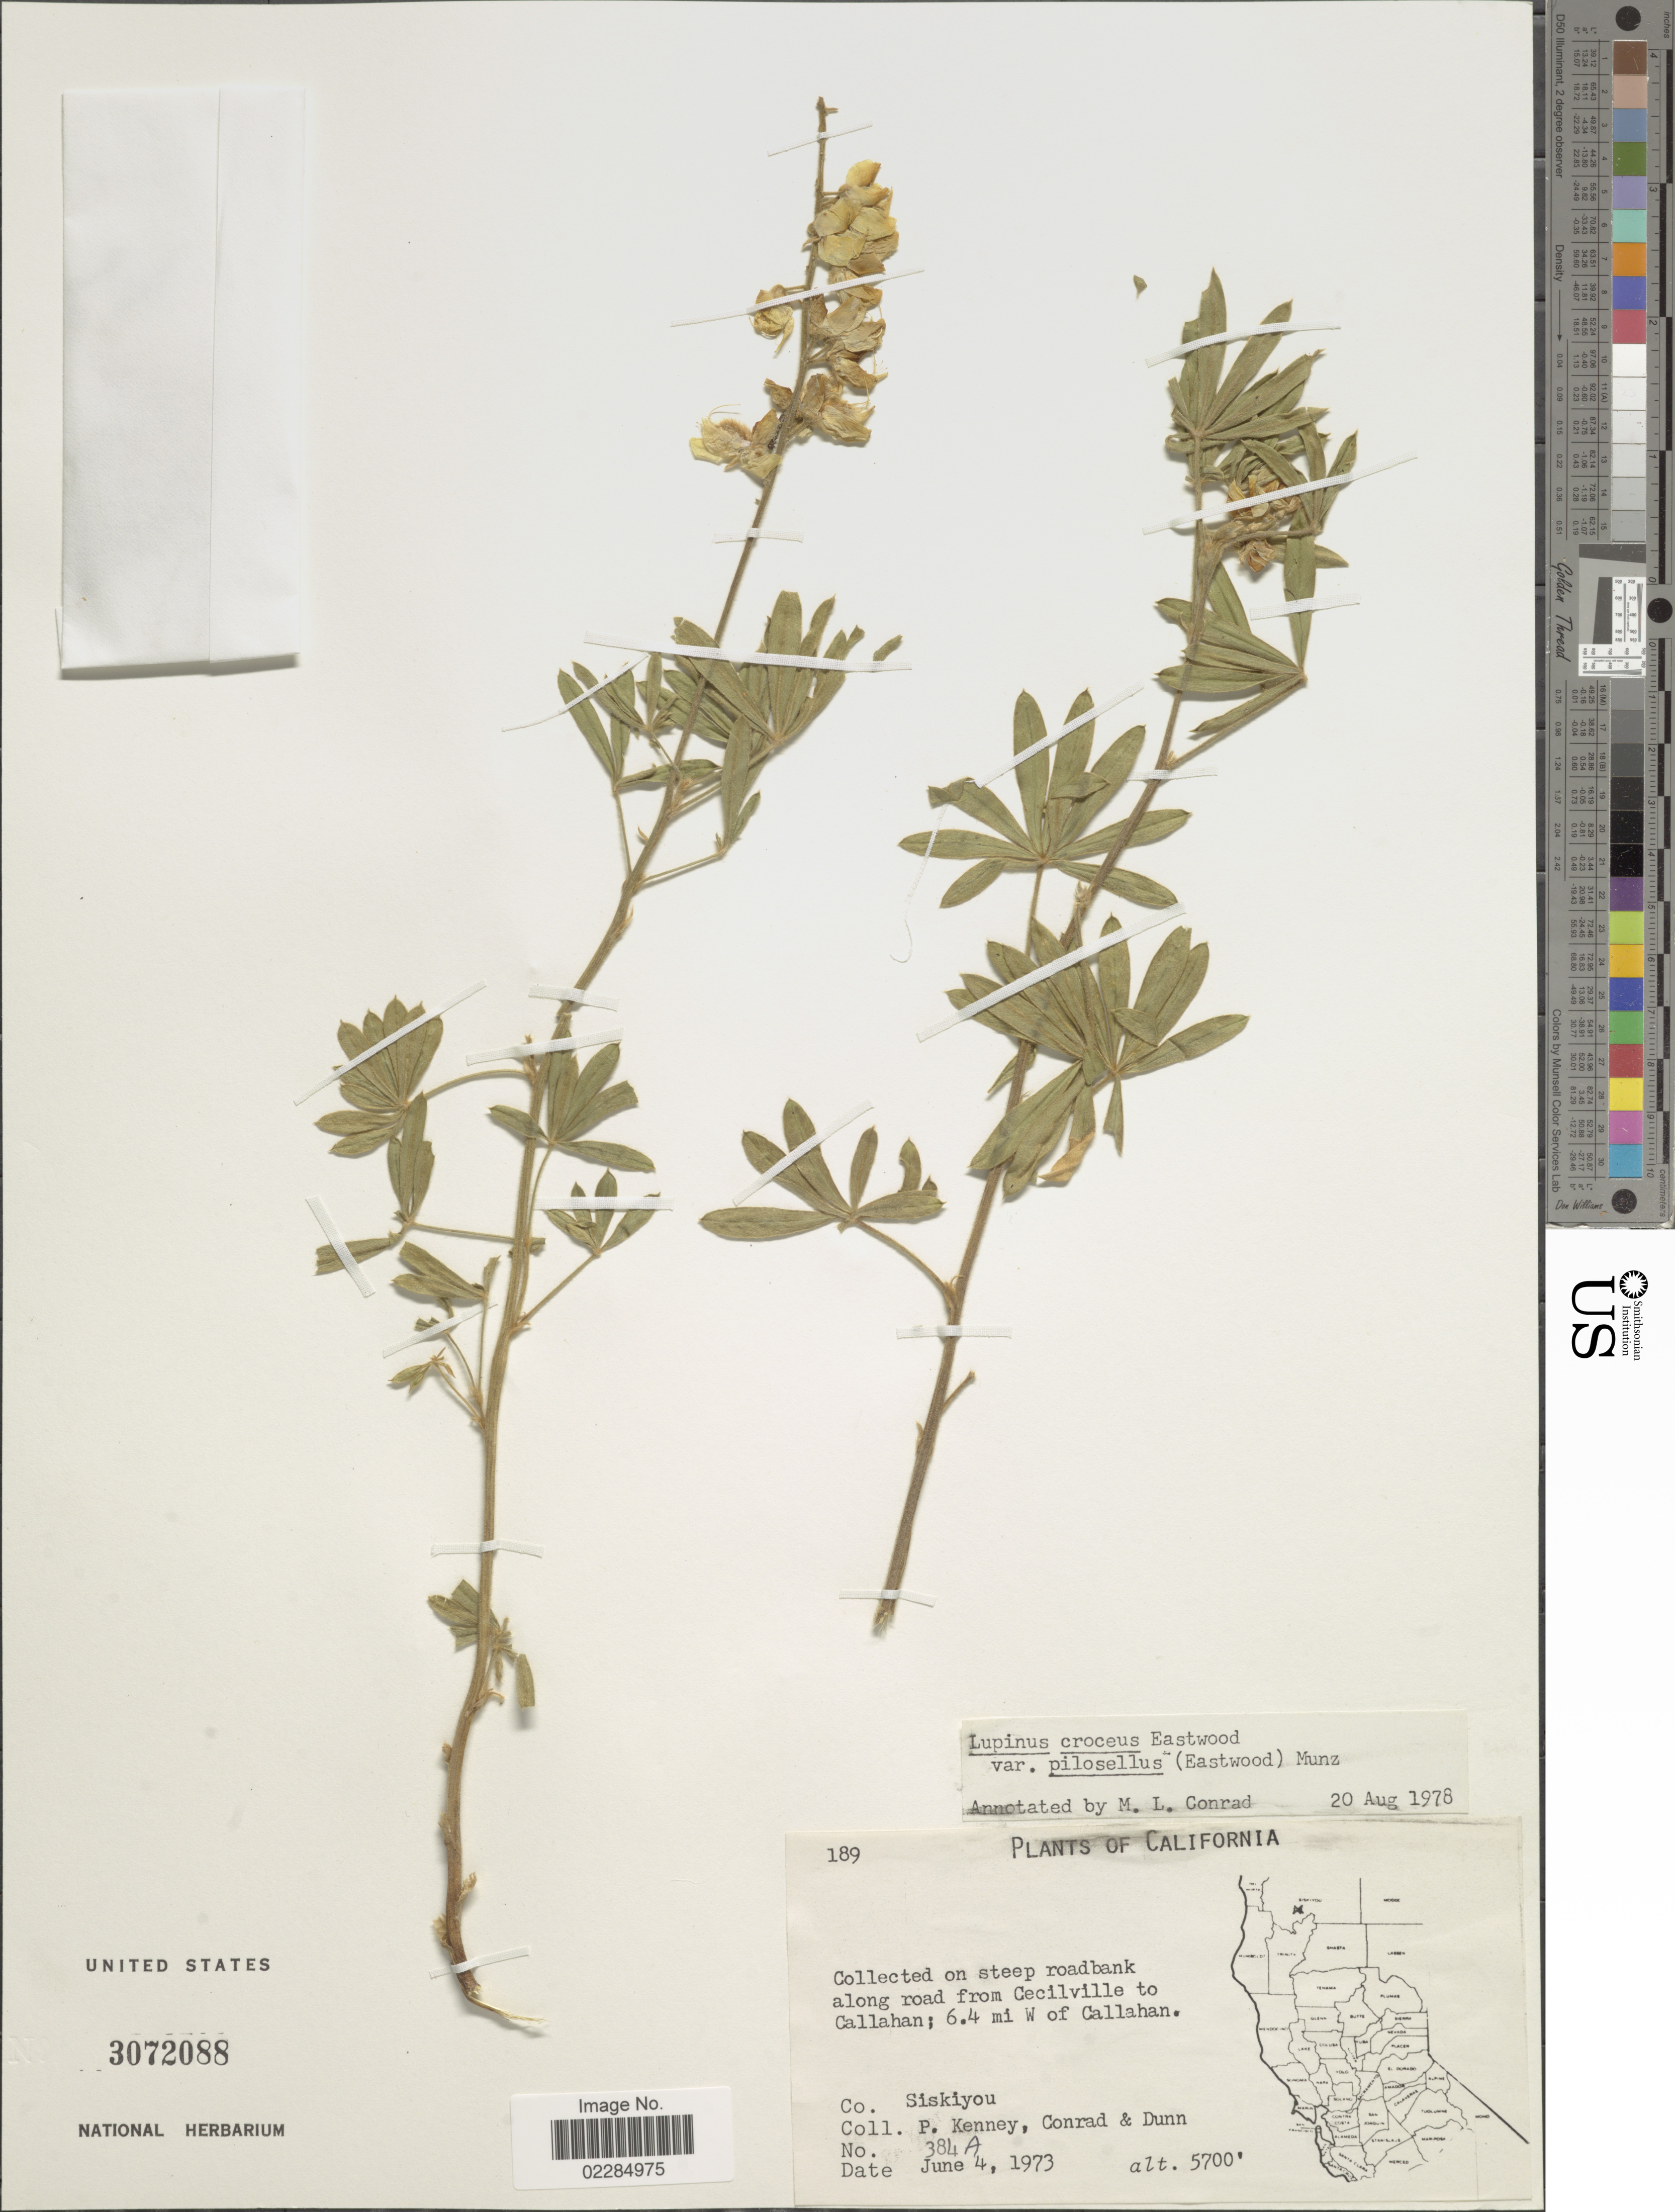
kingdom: Plantae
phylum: Tracheophyta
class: Magnoliopsida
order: Fabales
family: Fabaceae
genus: Lupinus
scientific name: Lupinus croceus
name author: Eastw.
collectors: P. Kenney, Conrad & Dunn, --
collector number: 384A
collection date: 1973-06-04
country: United States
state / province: California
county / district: Siskiyou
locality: Steep roadbank along road from Cecilville to Callahan; 6.4 mi W of Callahan. Co. Siskiyou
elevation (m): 1737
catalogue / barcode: US 3072088